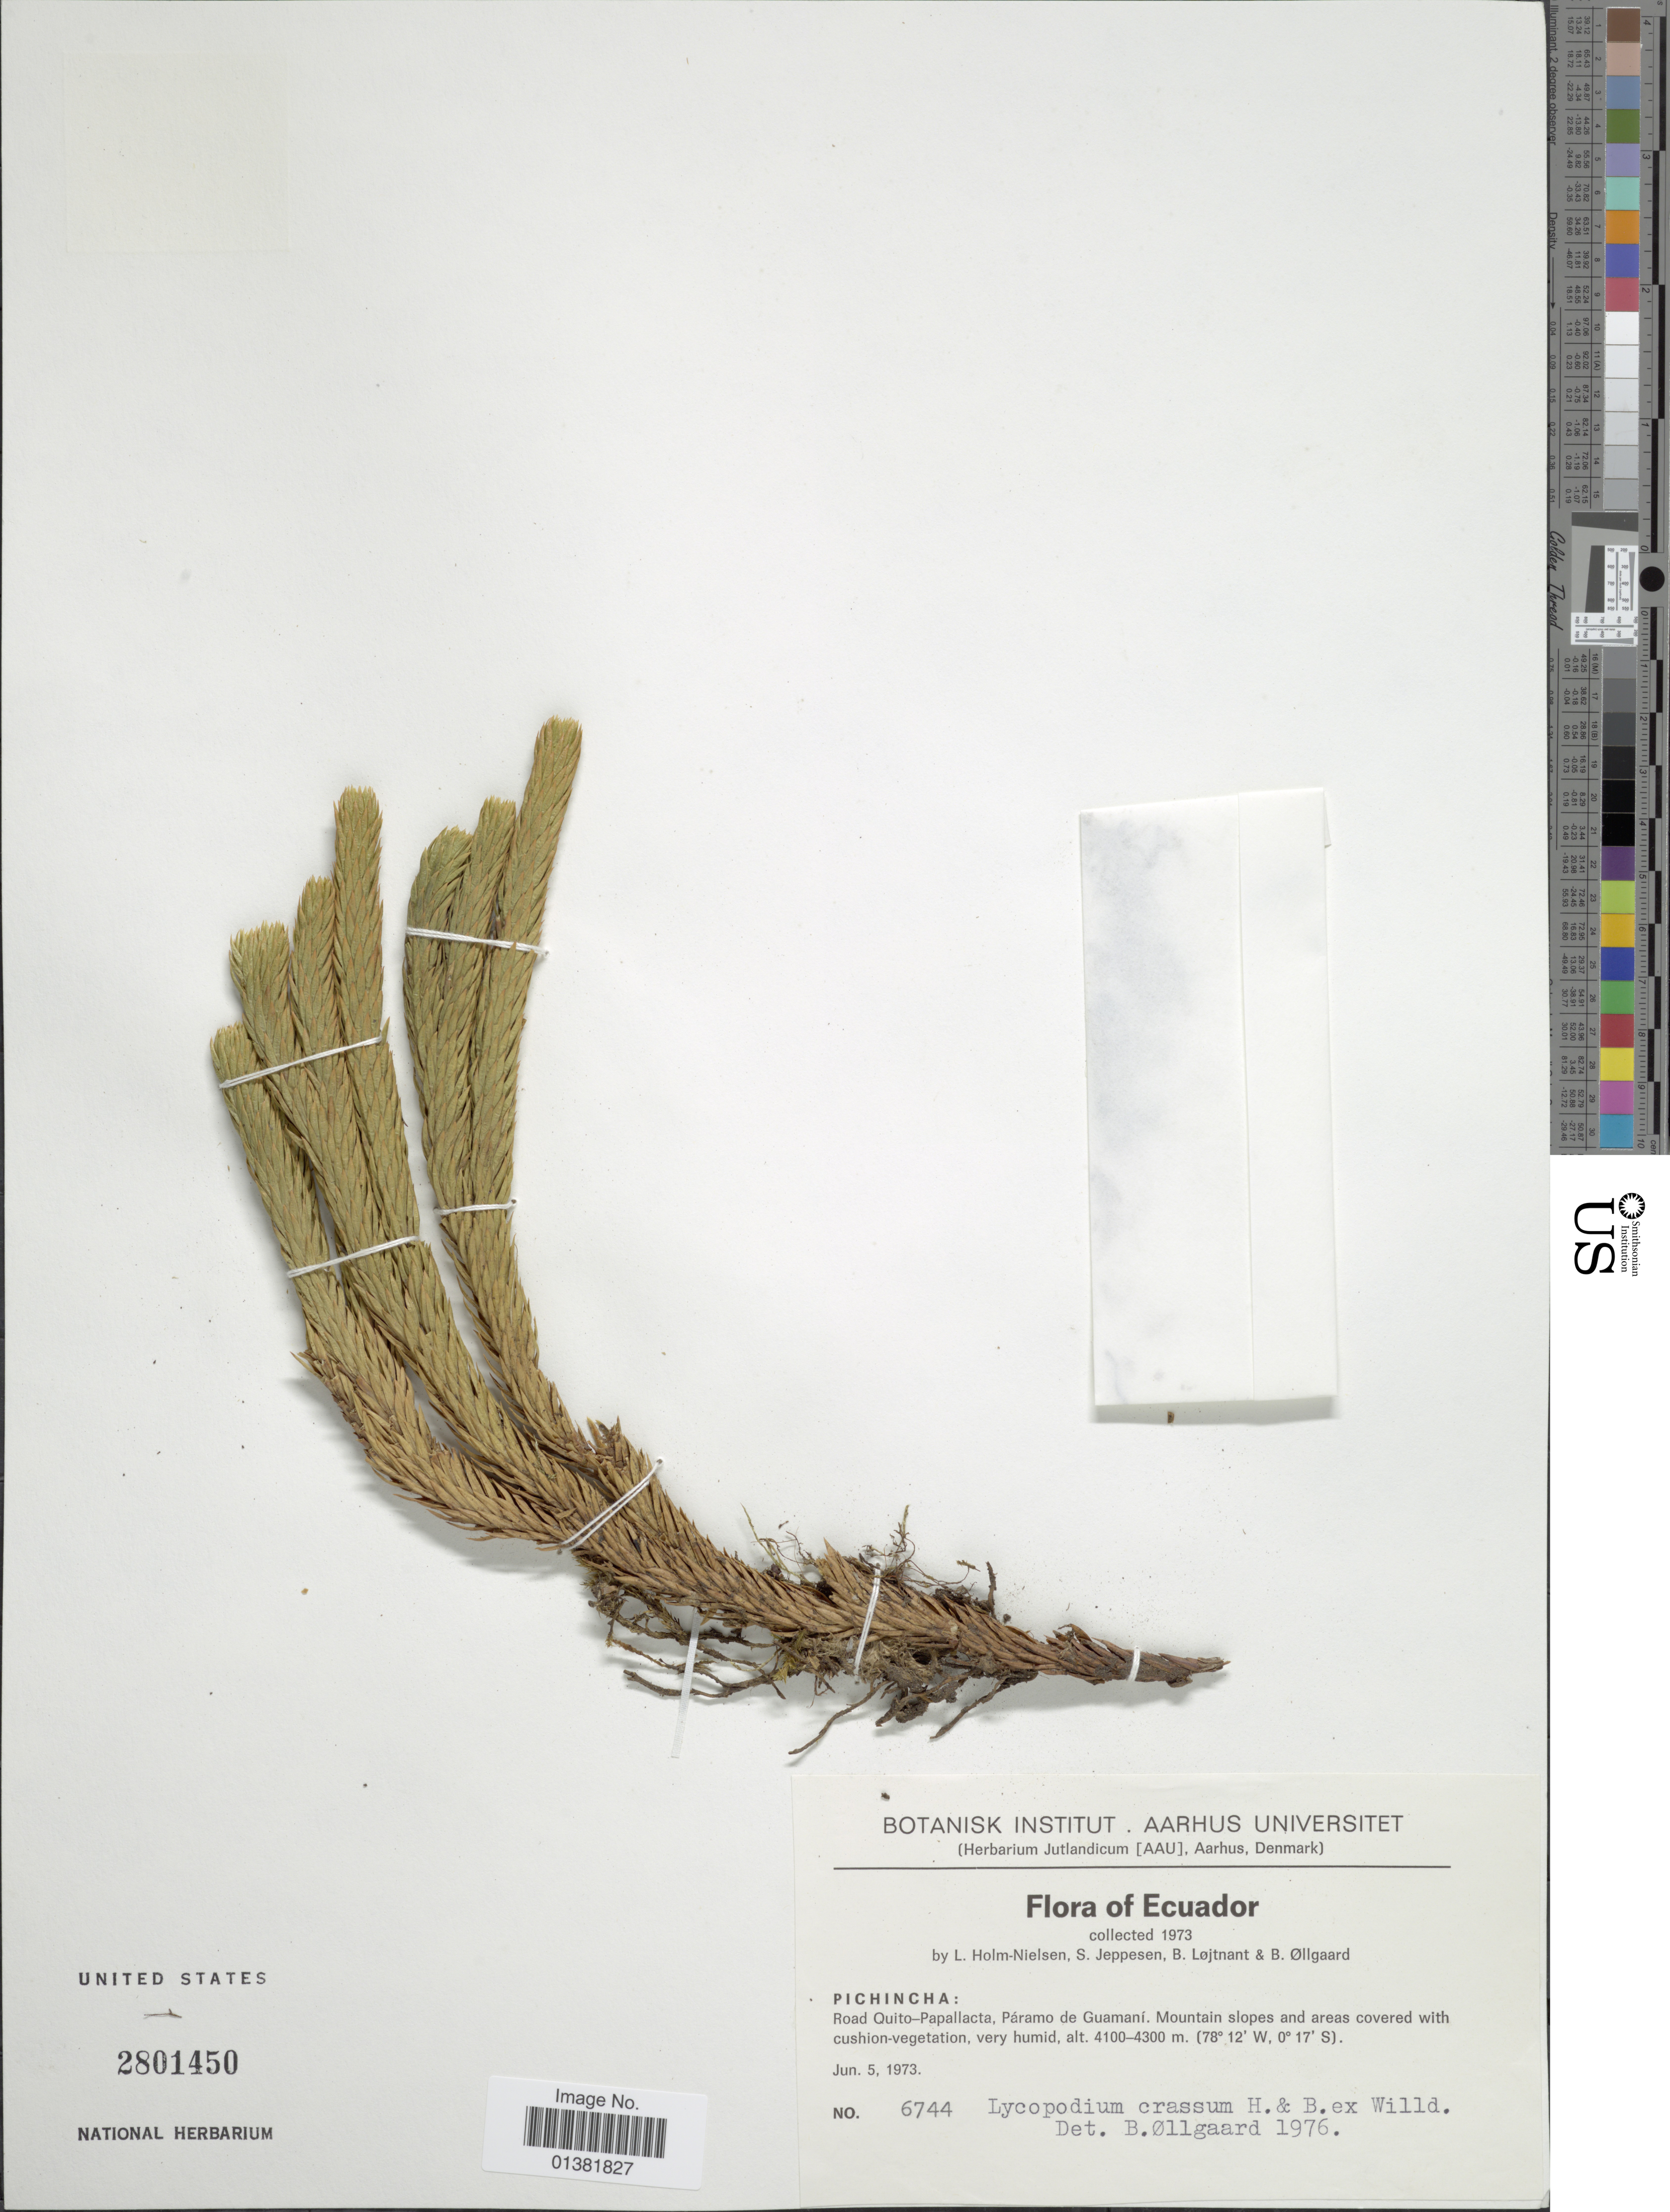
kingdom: Plantae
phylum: Tracheophyta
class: Lycopodiopsida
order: Lycopodiales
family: Lycopodiaceae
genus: Phlegmariurus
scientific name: Phlegmariurus crassus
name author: (Humb. & Bonpl. ex Willd.) B. Øllg.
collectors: L. B. Holm-Nielsen, S. Jeppesen, B. Löjtnant & B. Øllgaard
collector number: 6744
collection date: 1973-06-05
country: Ecuador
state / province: Pichincha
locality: Road Quito-Papallacta, Páramo de Guamani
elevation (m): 4100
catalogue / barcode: US 2801450